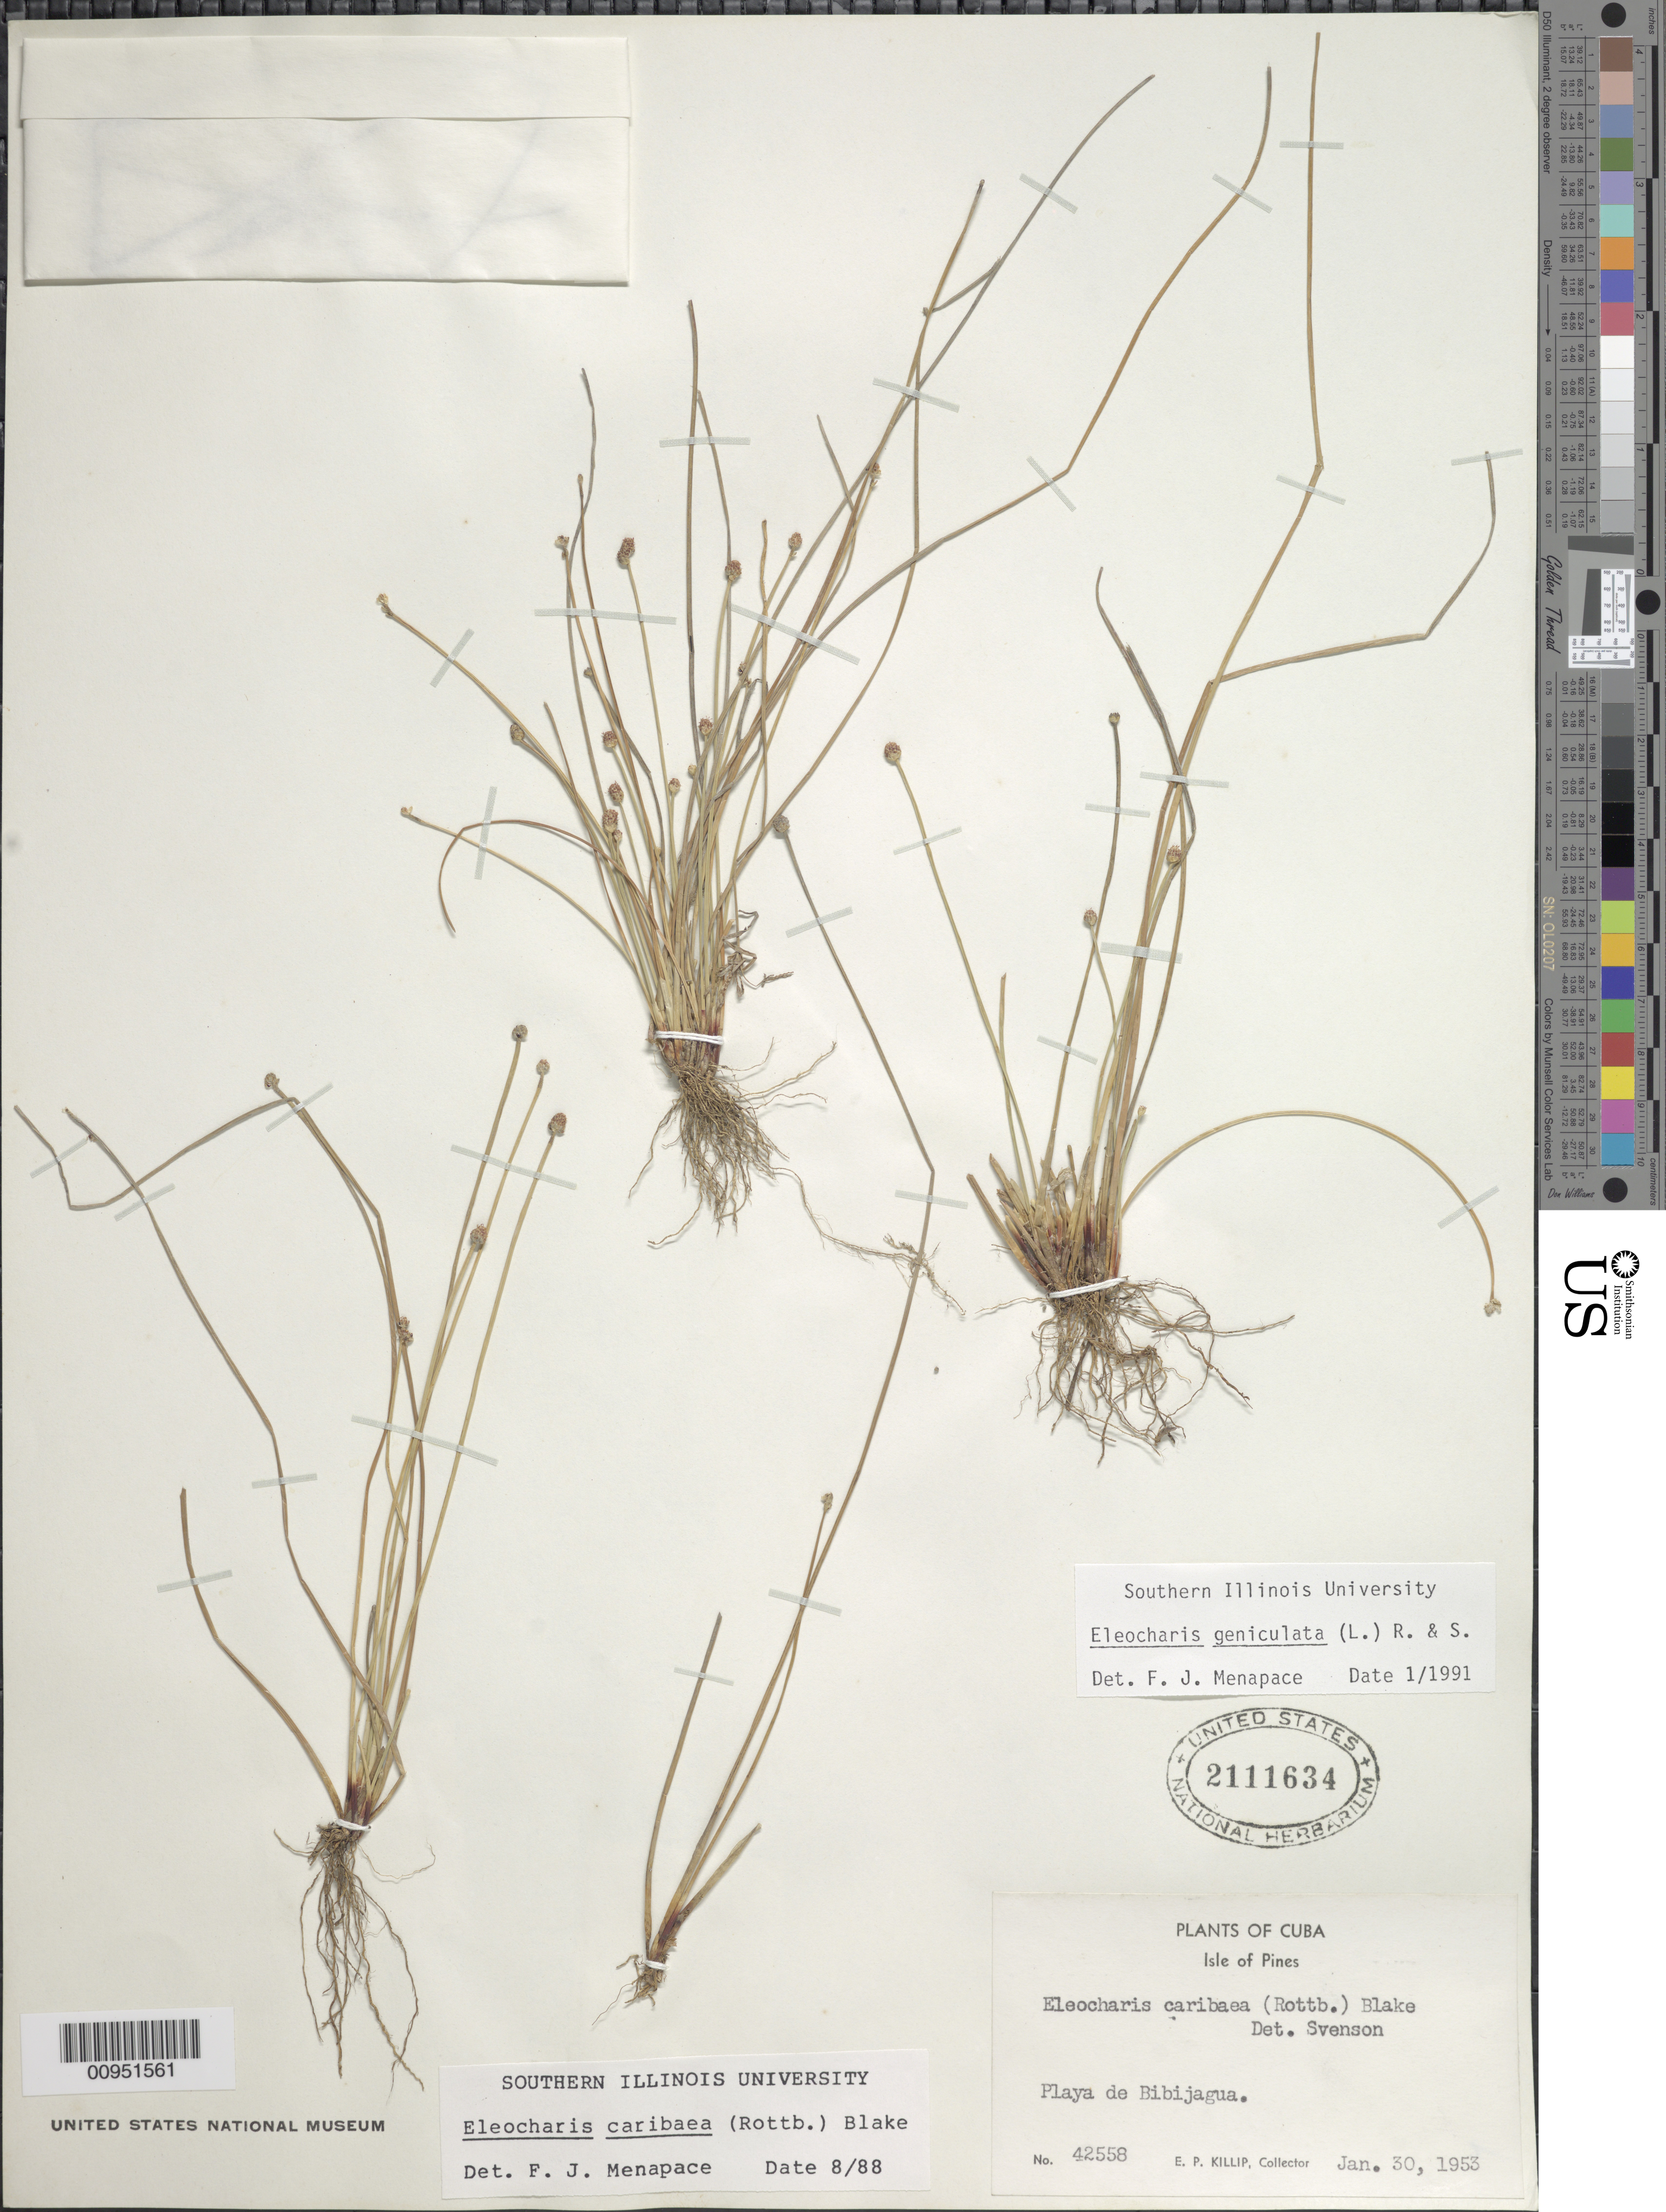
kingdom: Plantae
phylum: Tracheophyta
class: Liliopsida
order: Poales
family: Cyperaceae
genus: Eleocharis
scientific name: Eleocharis geniculata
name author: (L.) Roem. & Schult.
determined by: Menapace, F. J.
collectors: E. P. Killip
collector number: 42558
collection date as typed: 30 Jan 1953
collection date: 1953-01-30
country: Cuba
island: Isla de la Juventud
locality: Playa de Bibijagua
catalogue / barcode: US 2111634